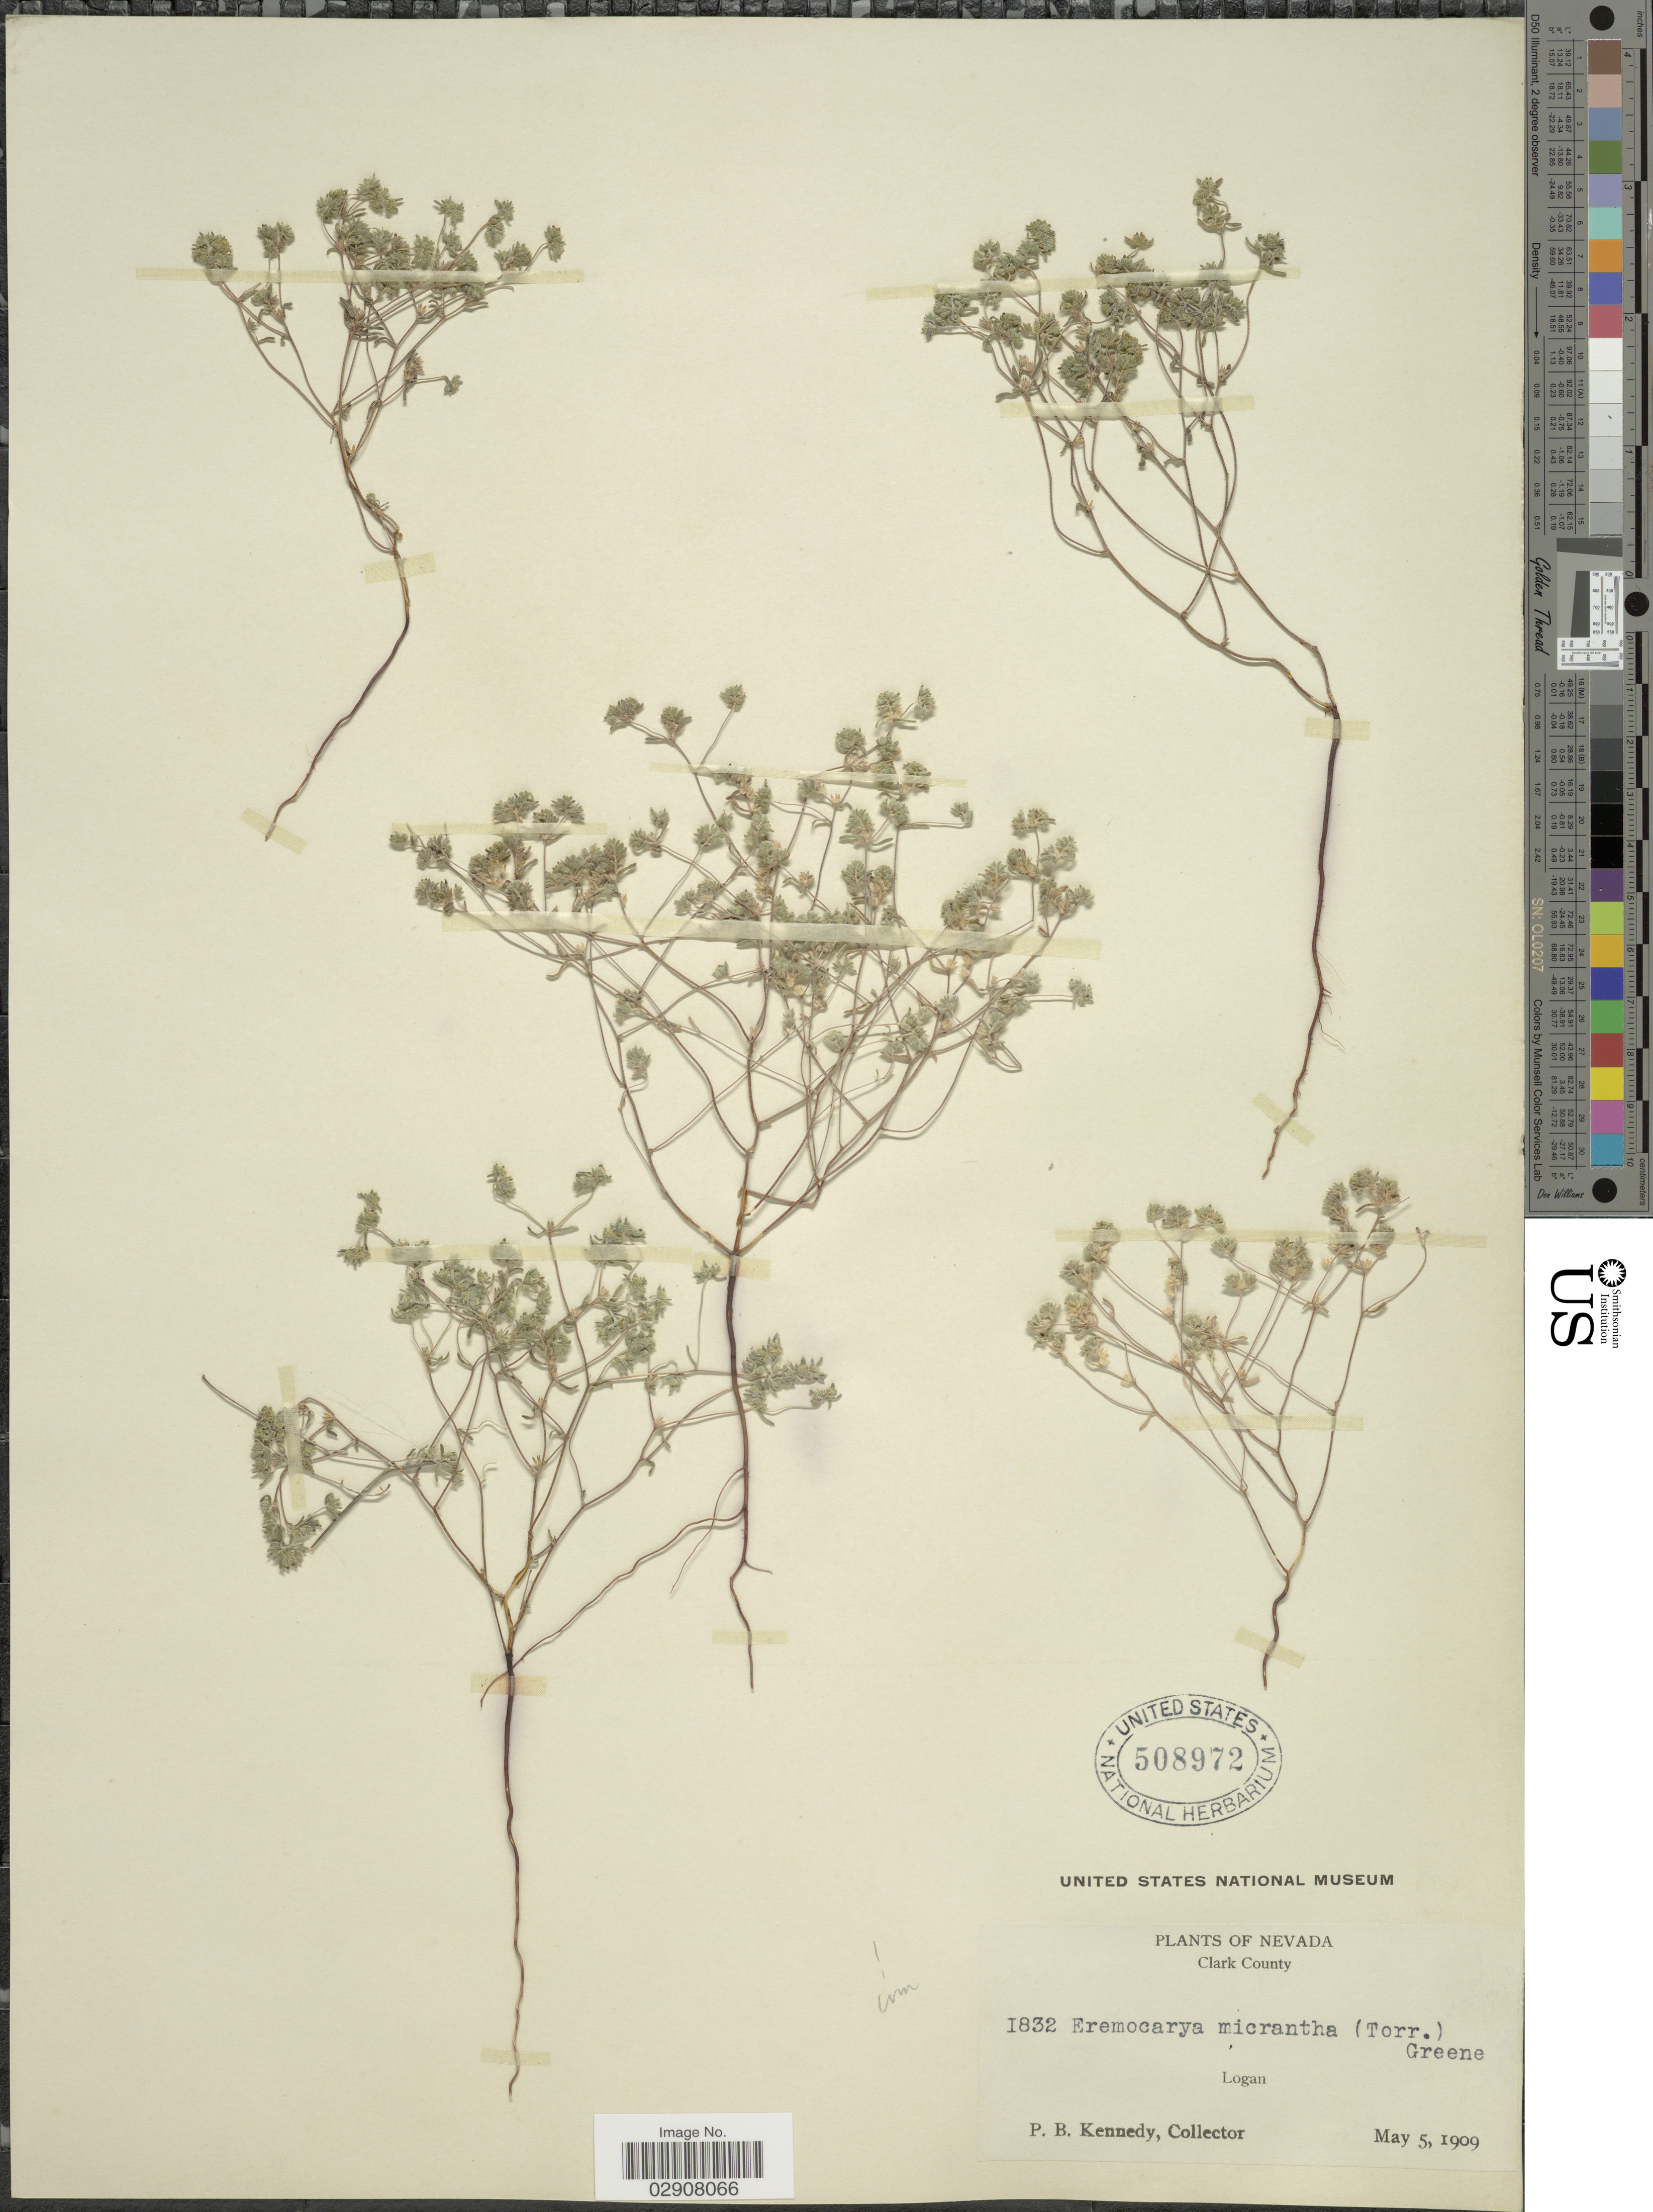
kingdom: Plantae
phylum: Tracheophyta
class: Magnoliopsida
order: Boraginales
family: Boraginaceae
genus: Cryptantha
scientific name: Cryptantha micrantha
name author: (Torr.) I.M. Johnst.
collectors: P. B. Kennedy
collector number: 1832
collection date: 1909-05-05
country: United States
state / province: Nevada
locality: Clark County, Logan.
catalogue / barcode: US 508972